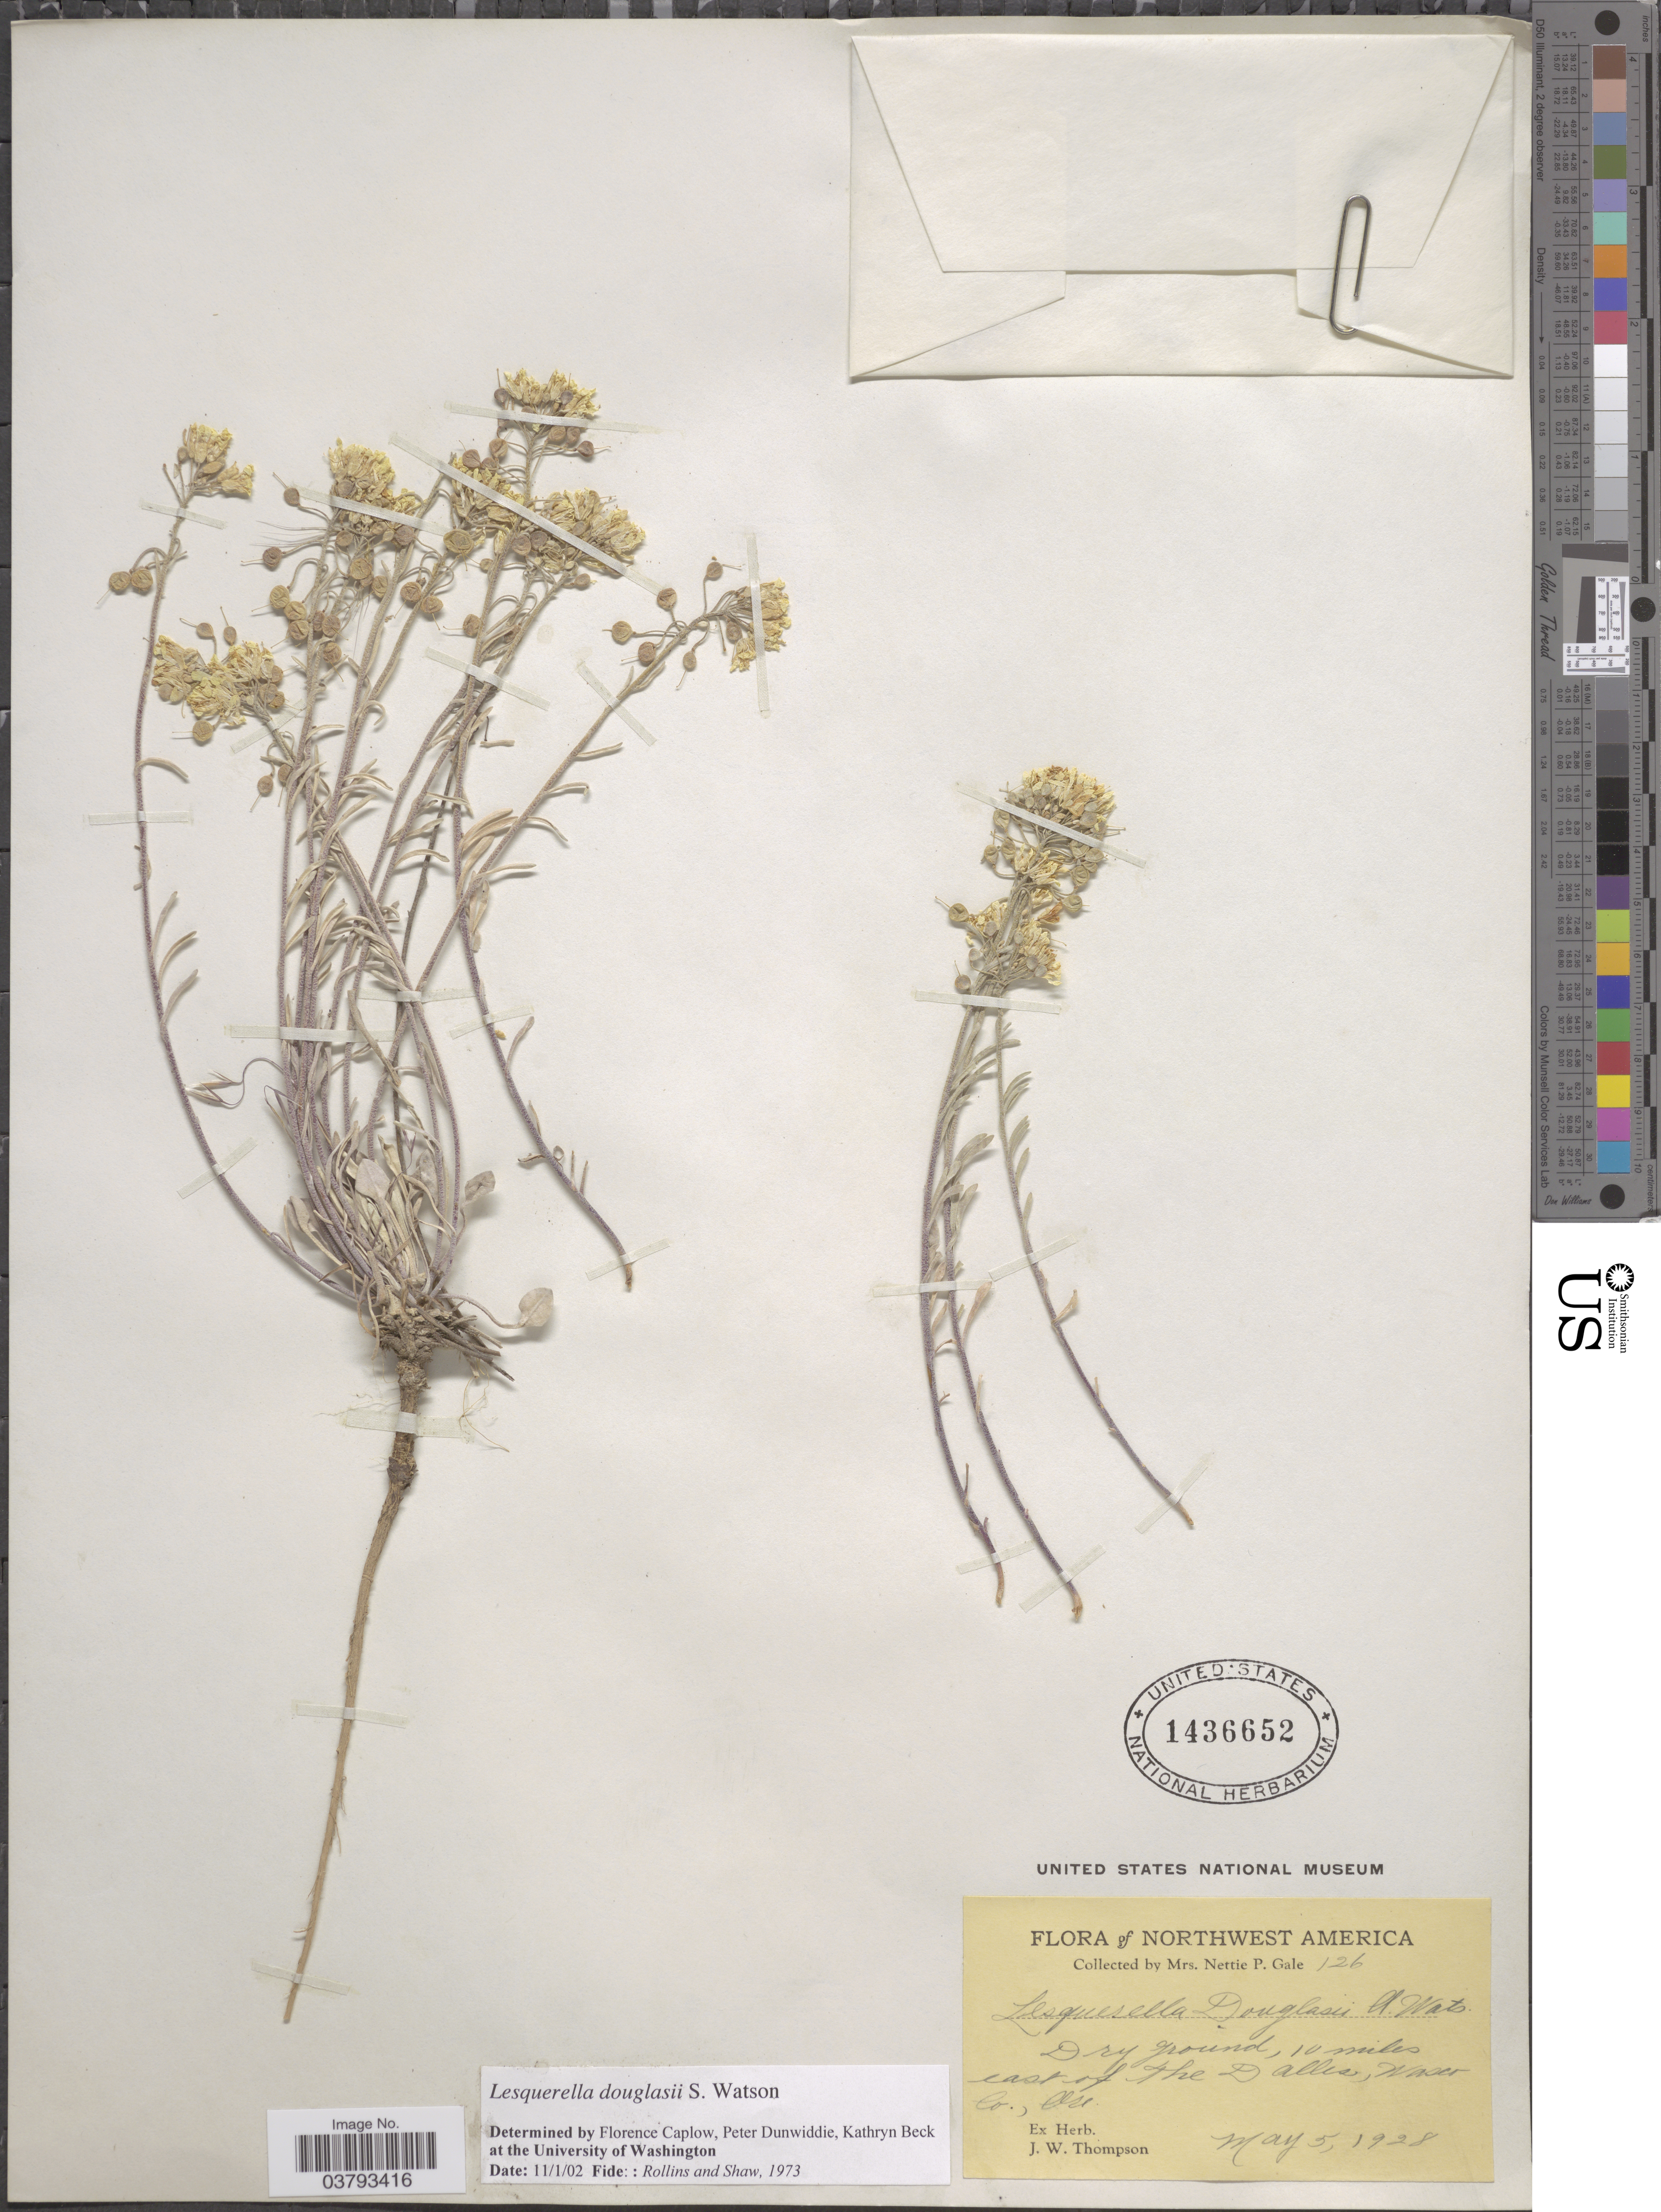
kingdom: Plantae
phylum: Tracheophyta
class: Magnoliopsida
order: Brassicales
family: Brassicaceae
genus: Lesquerella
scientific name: Lesquerella douglasii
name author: S. Watson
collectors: N. Gale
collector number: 126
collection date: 1928-05-05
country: United States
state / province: Oregon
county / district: Wasco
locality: Northwest America. 10 miles east of the Dallas, Wasco Co., Ore.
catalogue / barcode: US 1436652